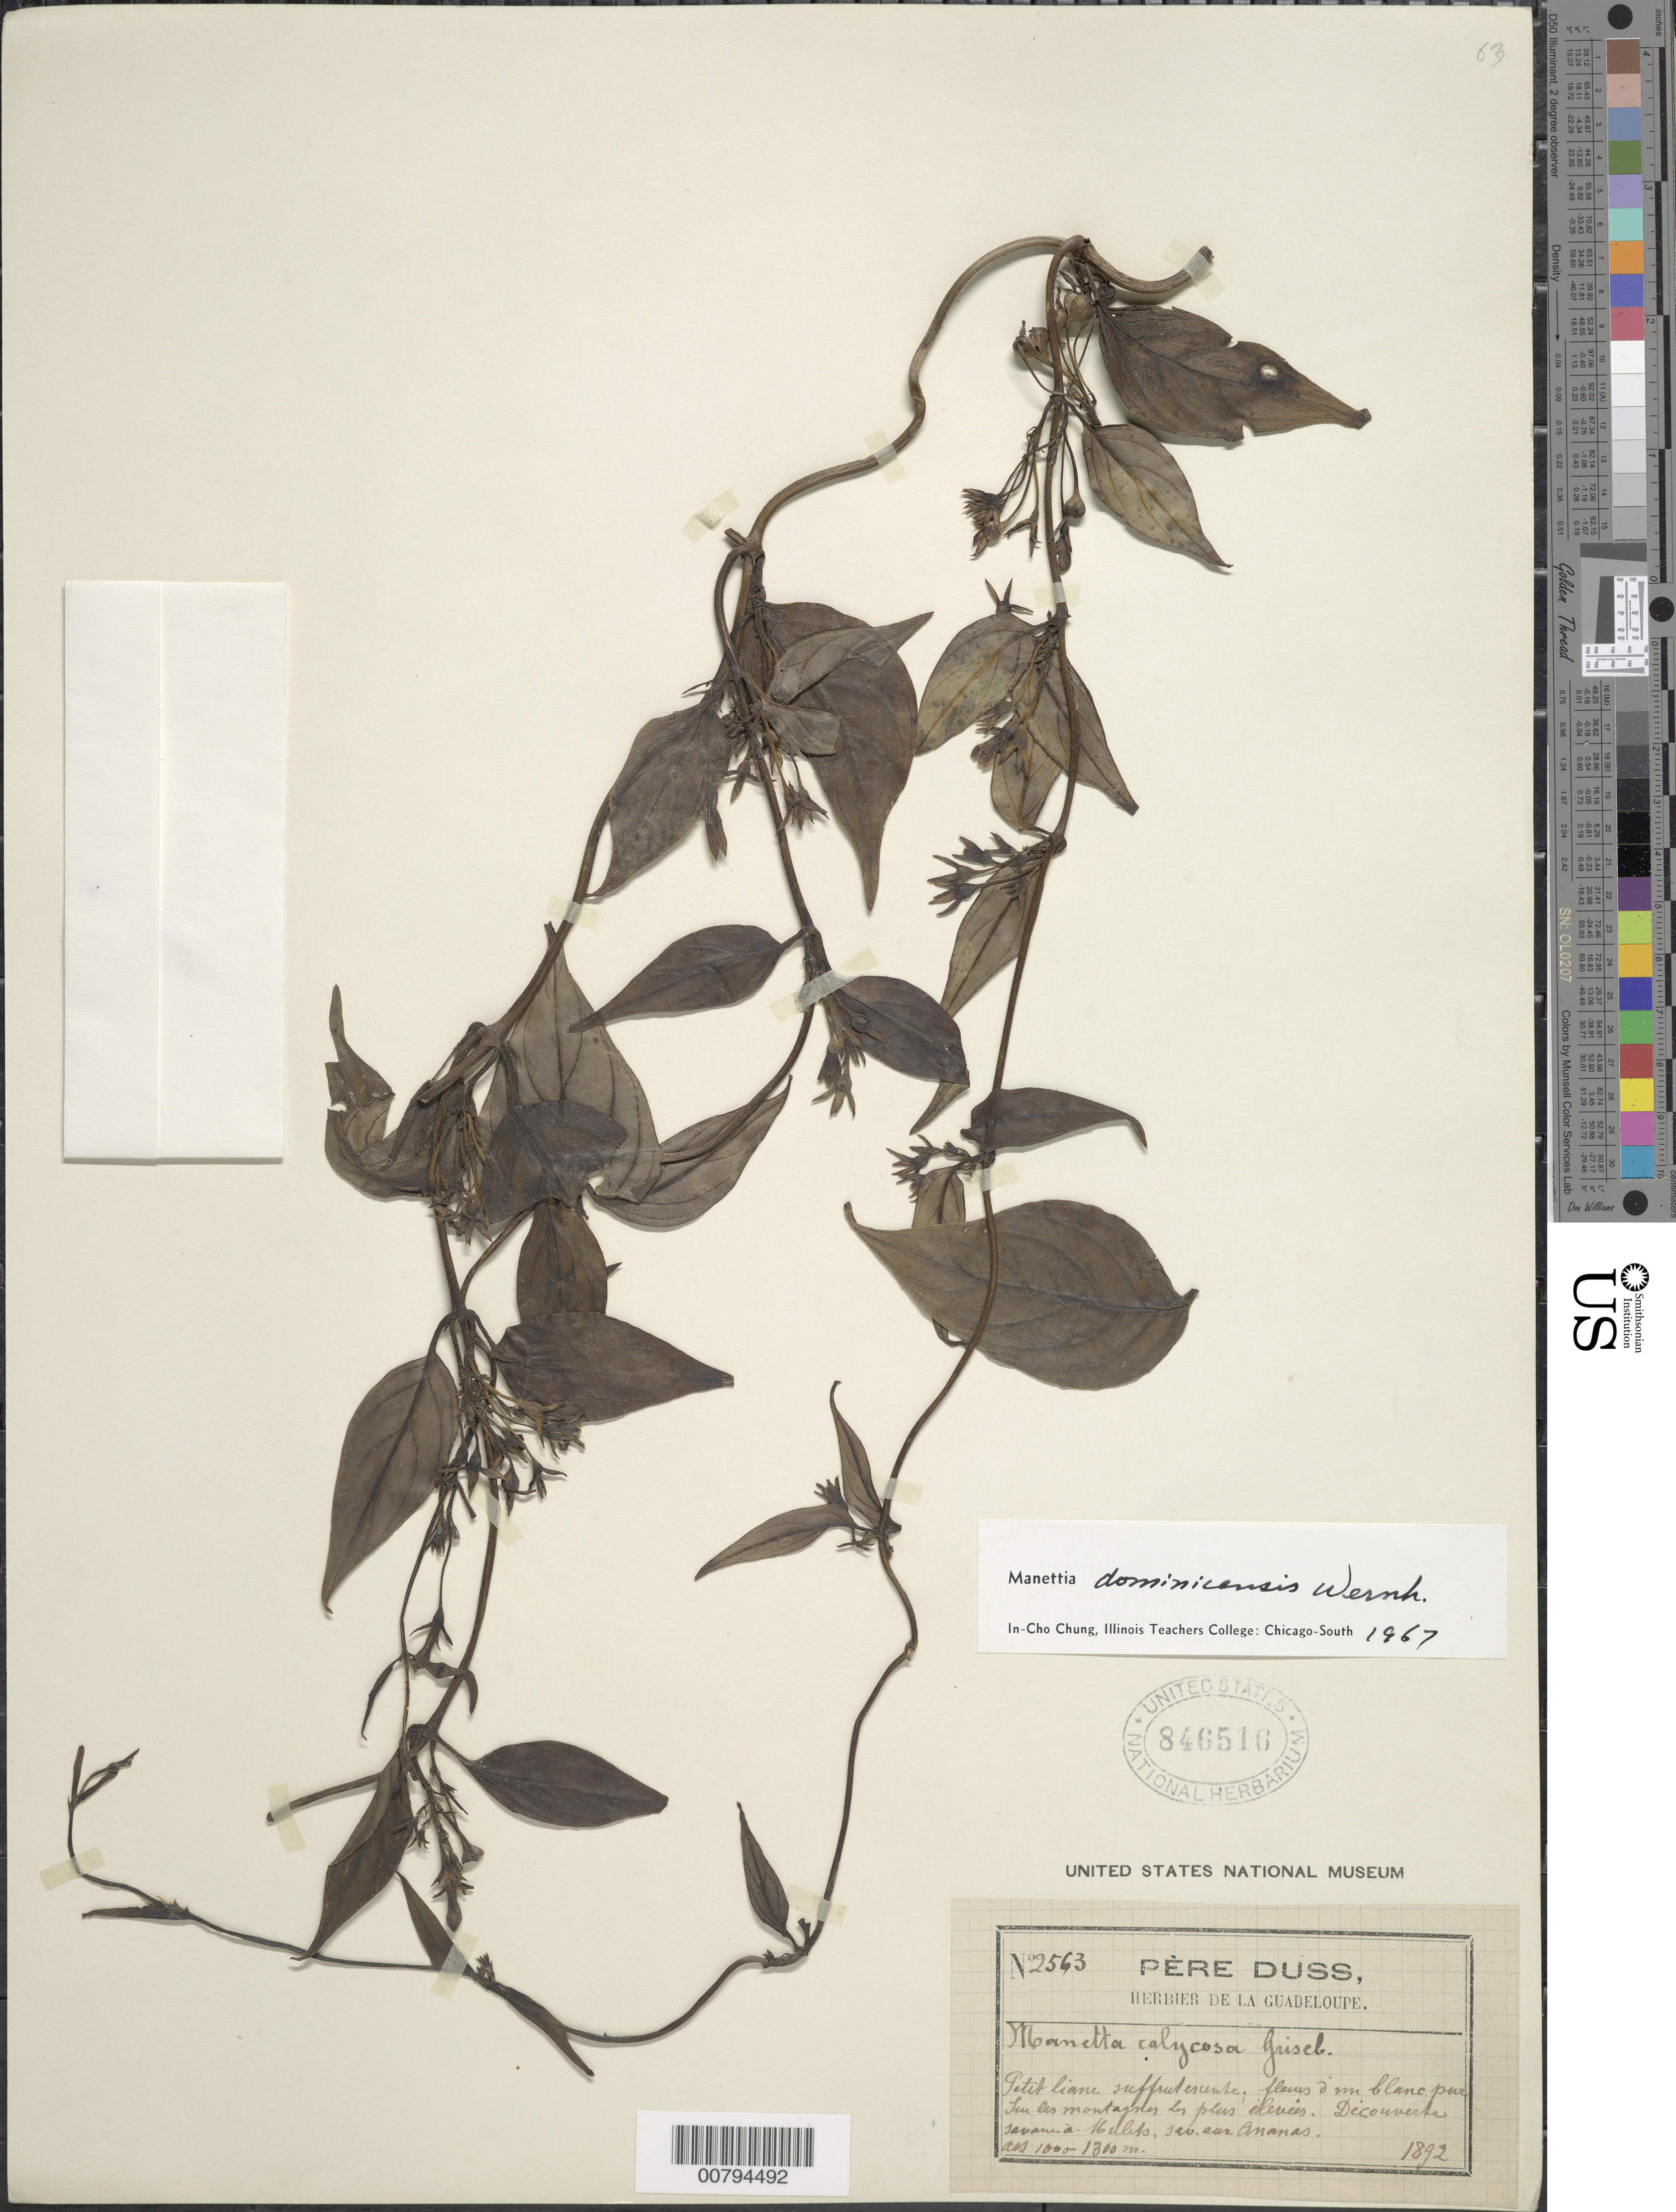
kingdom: Plantae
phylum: Tracheophyta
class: Magnoliopsida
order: Gentianales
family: Rubiaceae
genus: Manettia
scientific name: Manettia dominicensis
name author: Wernham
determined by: Chung, In Cho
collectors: Père Duss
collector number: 2563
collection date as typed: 1892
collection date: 1892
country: St. Vincent - Grenadines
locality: Sur les montagnes des plus elevées. Decouverte savanes- Mulets, sav. aux Ananas.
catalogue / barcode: US 846516